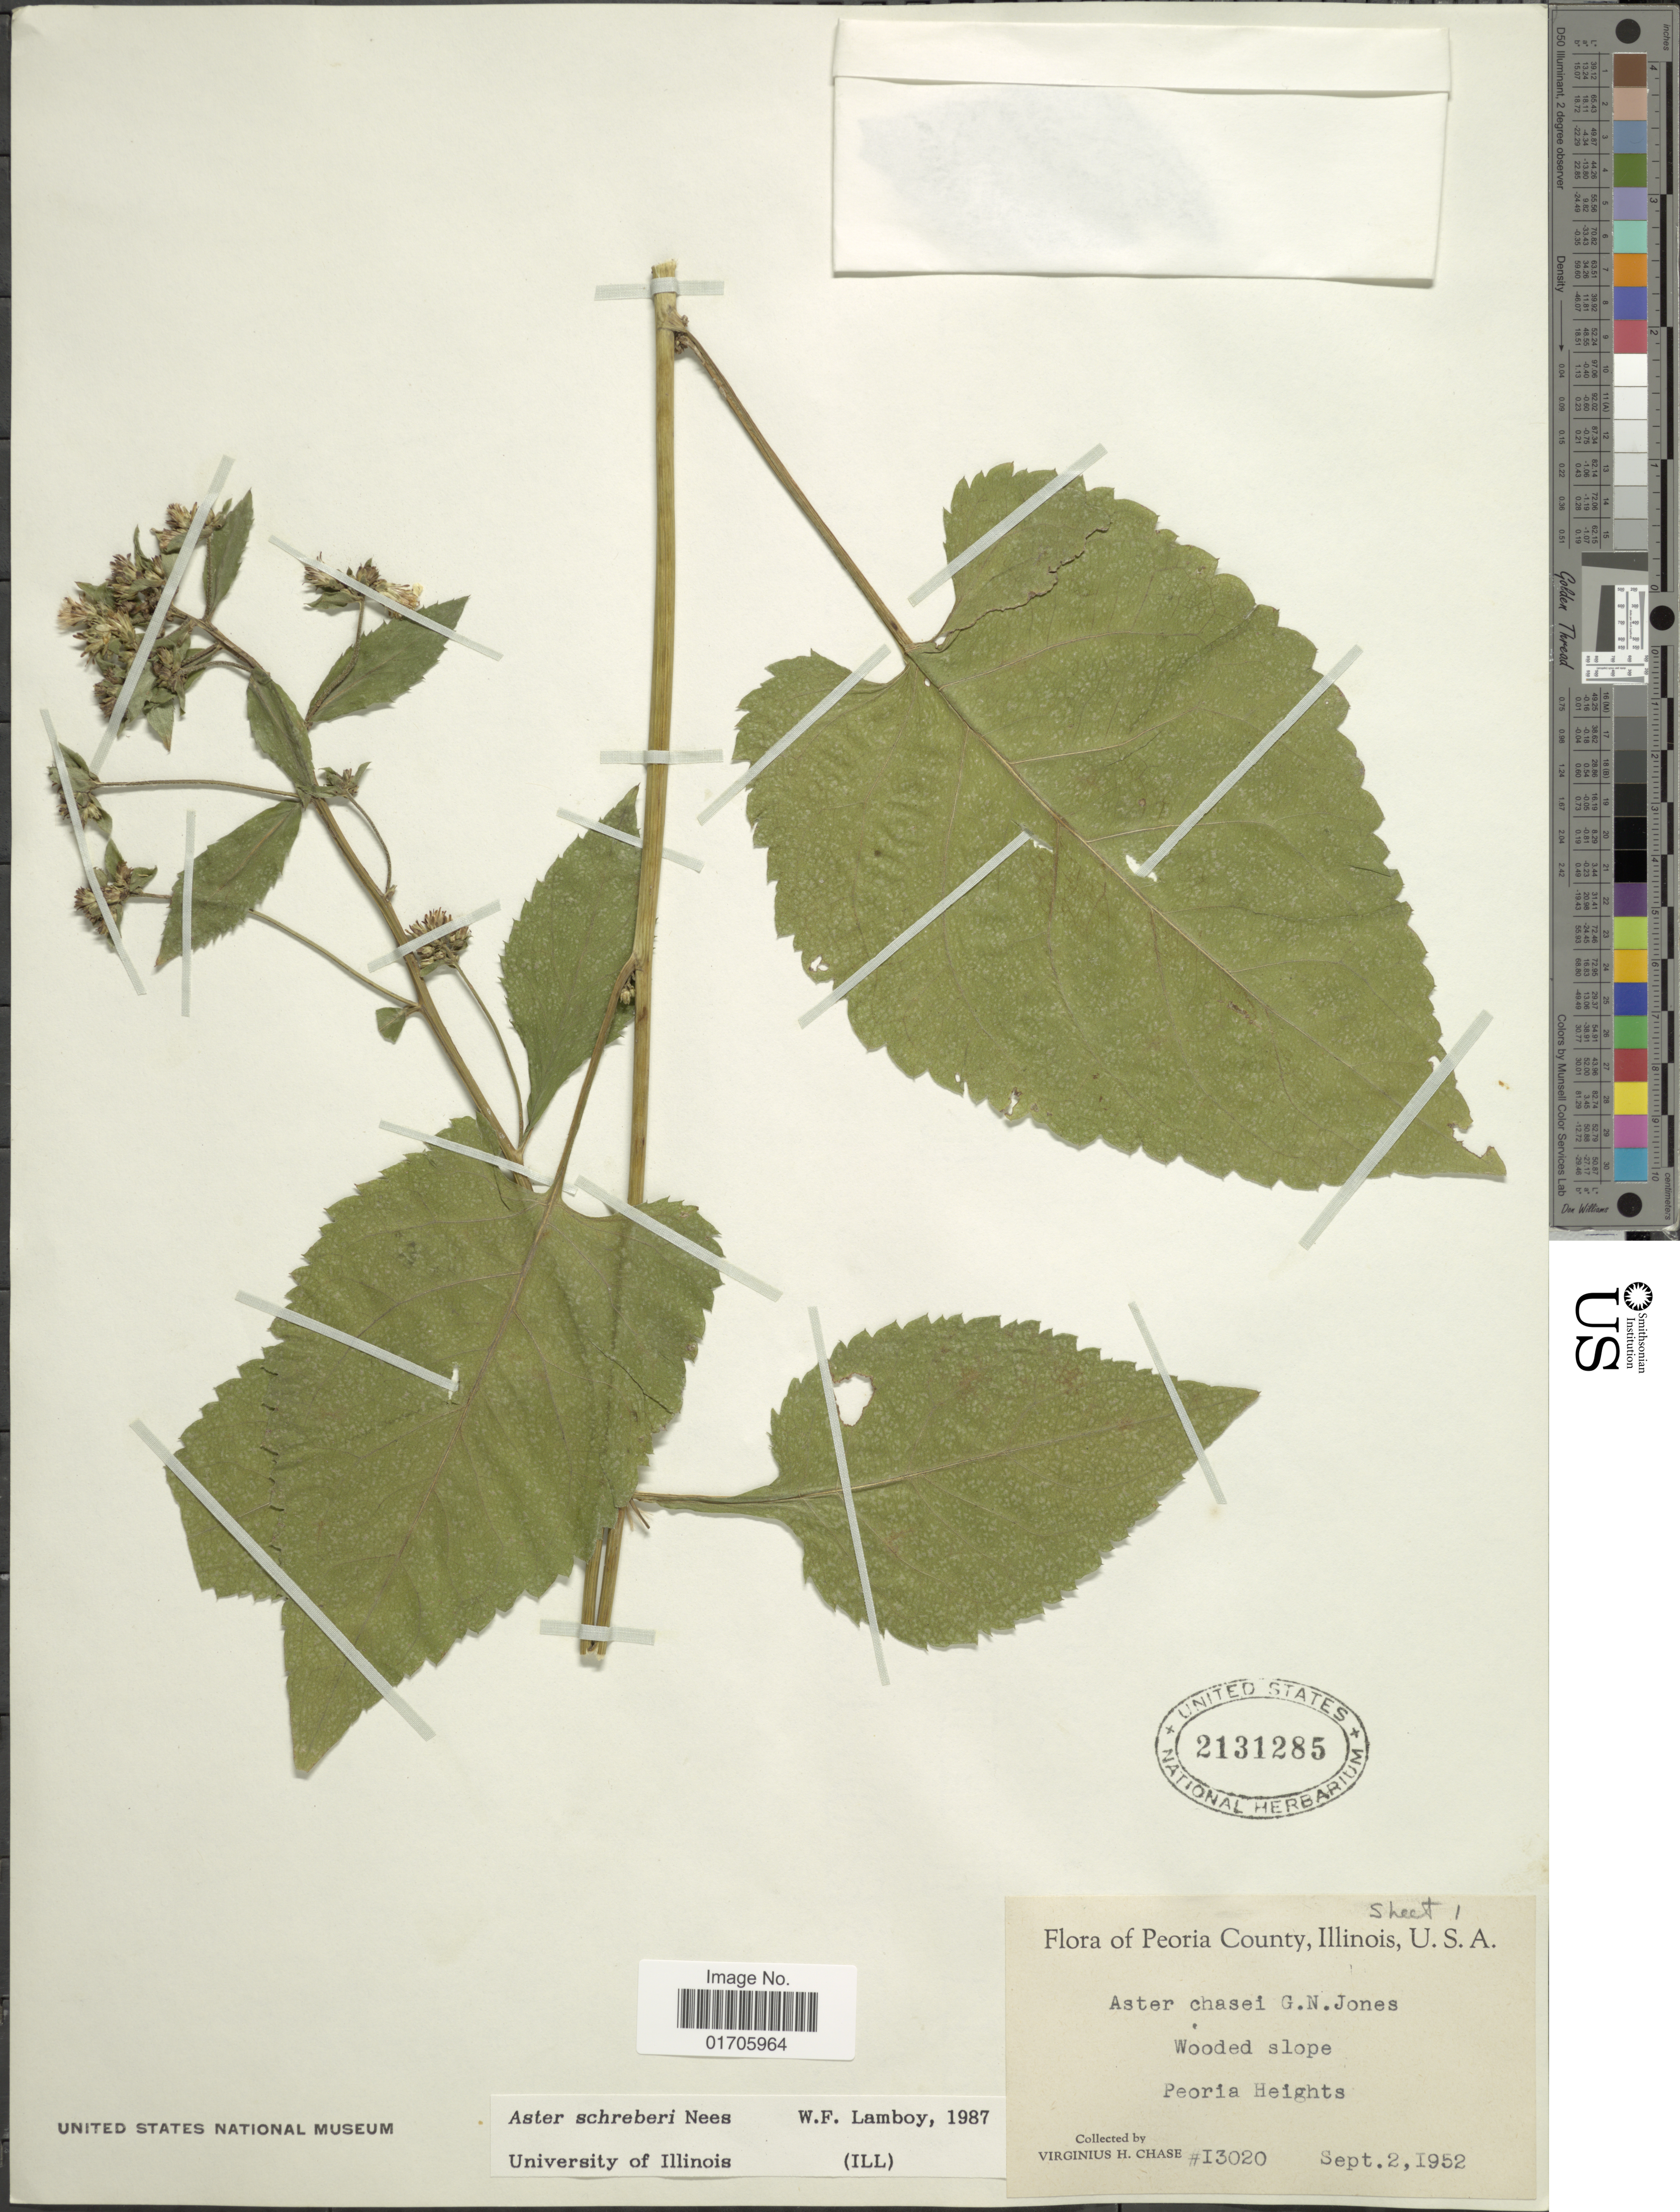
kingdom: Plantae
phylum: Tracheophyta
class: Magnoliopsida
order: Asterales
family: Asteraceae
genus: Eurybia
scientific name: Eurybia schreberi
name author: (Nees) Nees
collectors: V. H. Chase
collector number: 13020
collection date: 1952-09-02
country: United States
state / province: Illinois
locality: Peoria County, Wooded slope, Peoria Heights.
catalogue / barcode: US 2131285